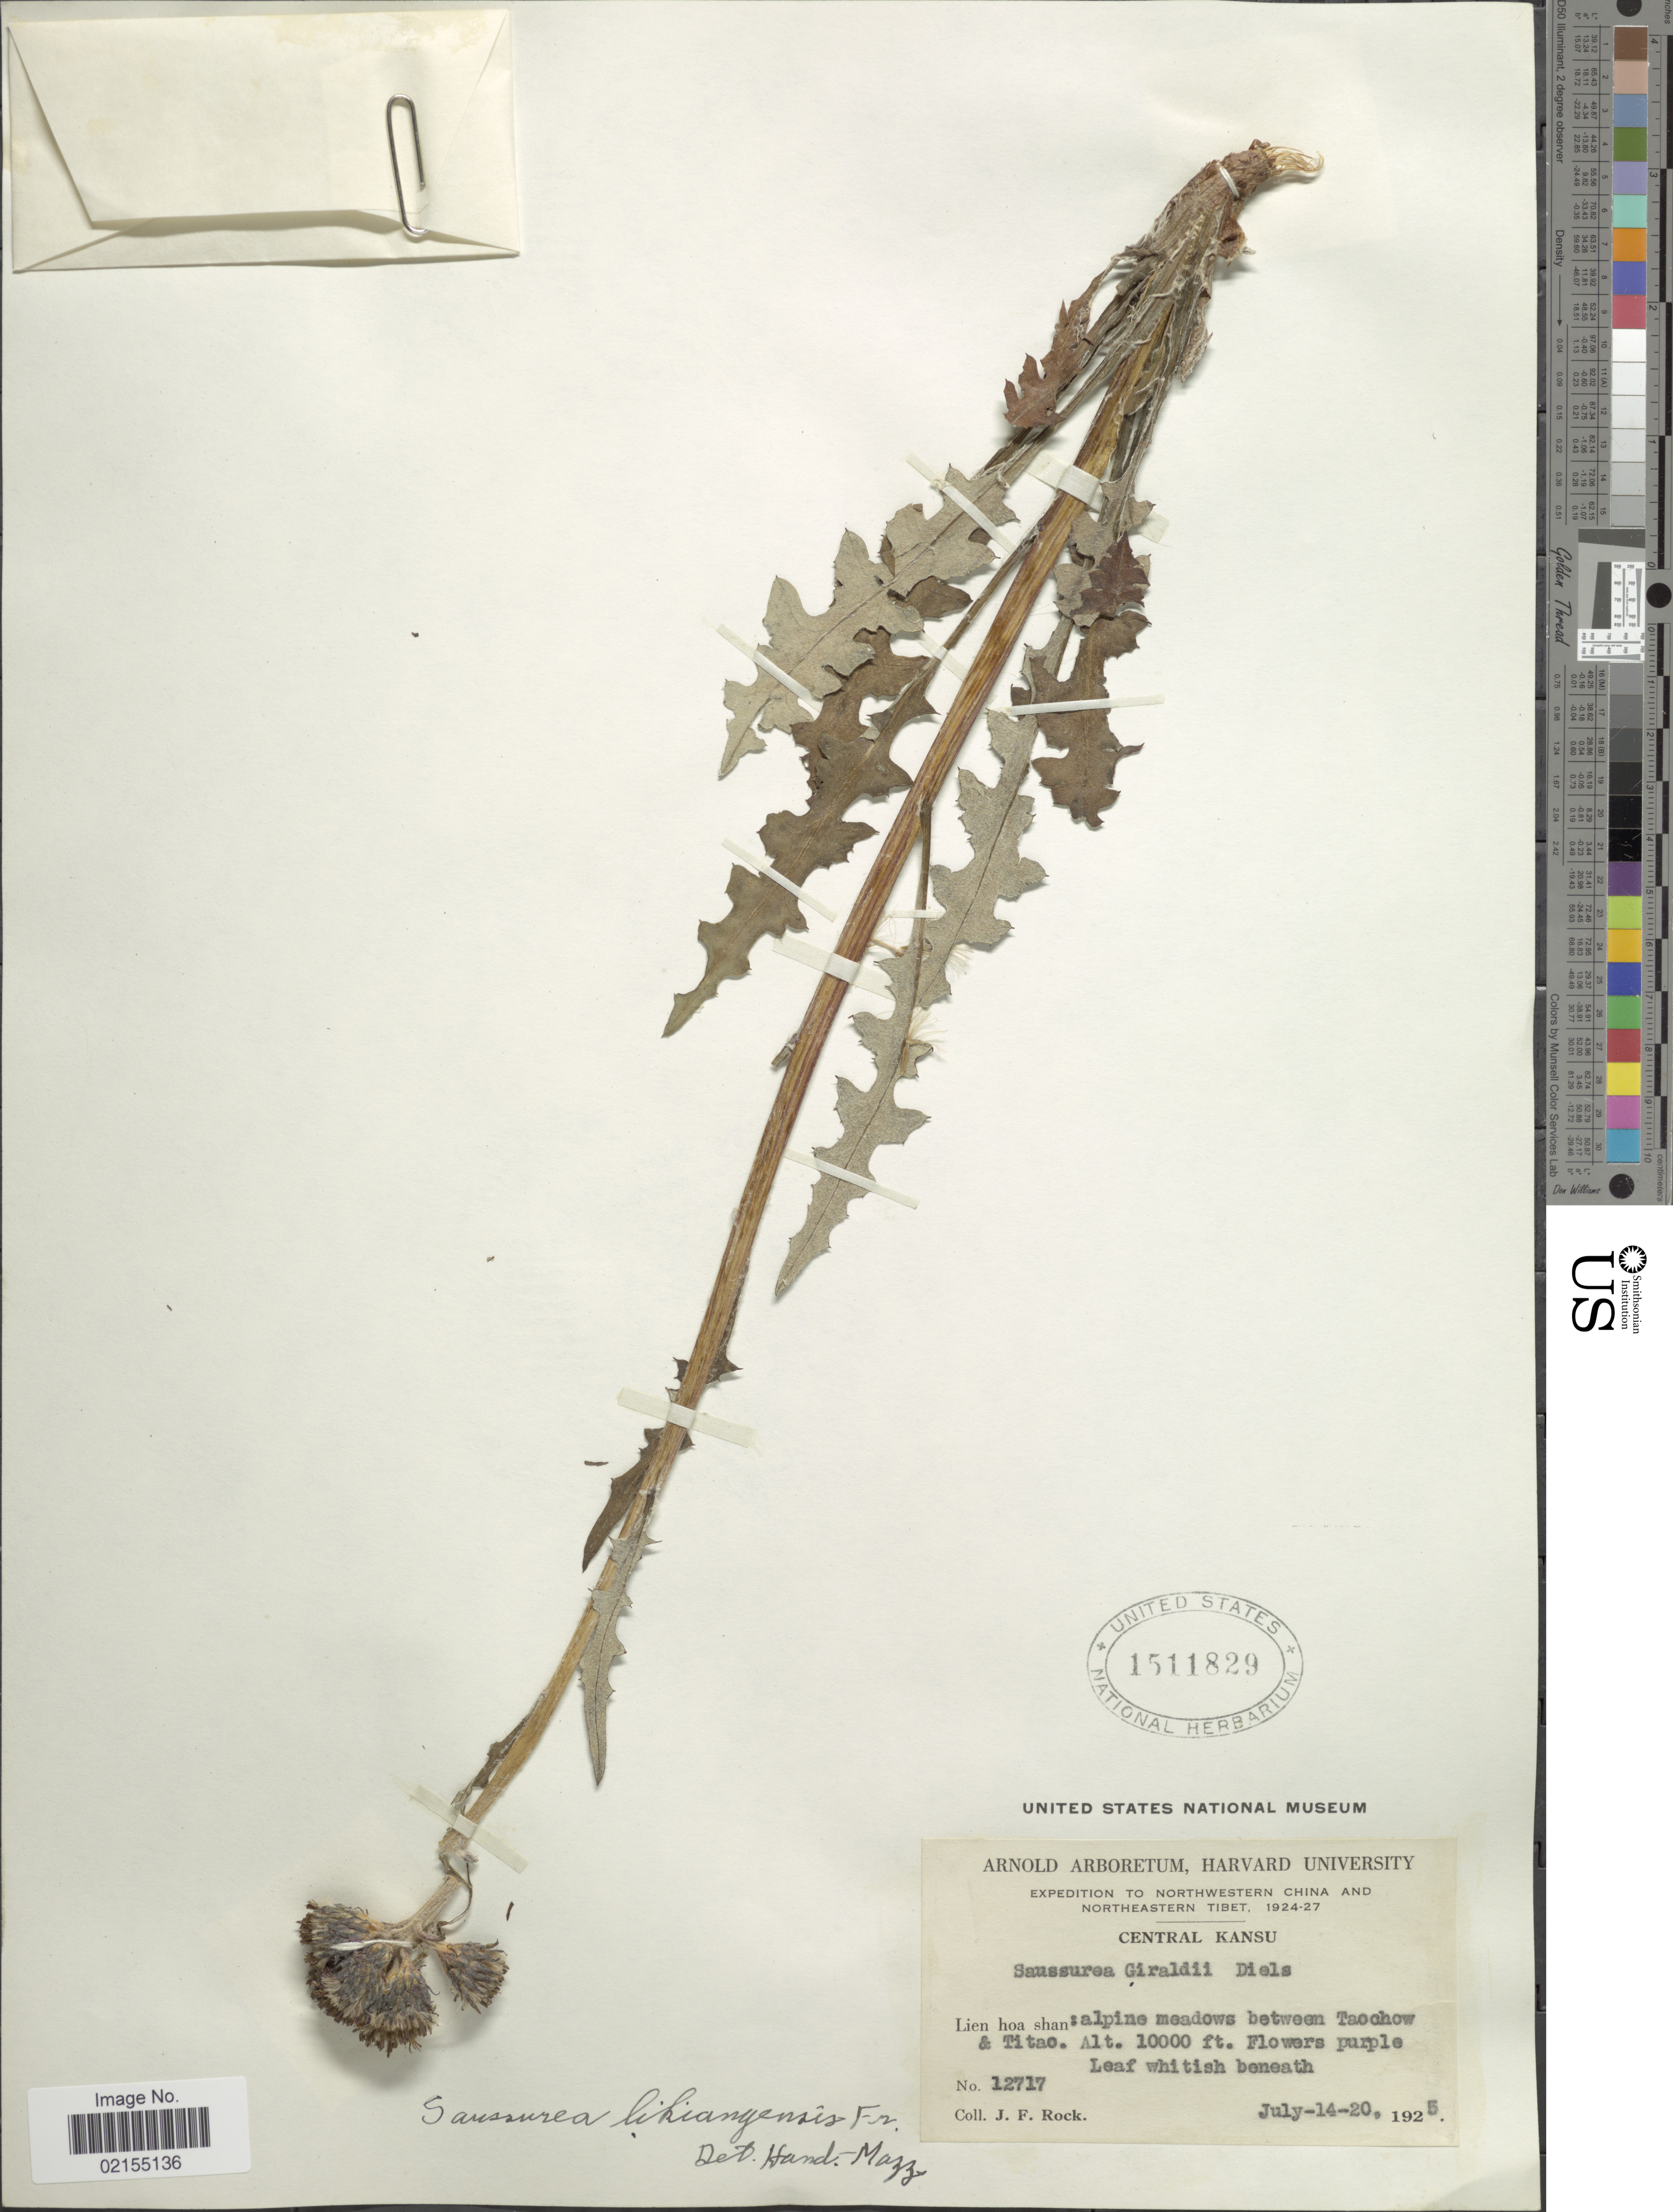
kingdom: Plantae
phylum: Tracheophyta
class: Magnoliopsida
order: Asterales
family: Asteraceae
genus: Saussurea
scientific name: Saussurea likiangensis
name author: Franch.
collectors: J. Rock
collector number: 12717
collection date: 1925-07-14/1925-07-20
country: China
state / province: Gansu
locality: Central Kansu, Lien hoa shan: between Taochow & Titao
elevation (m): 3048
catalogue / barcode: US 1511829